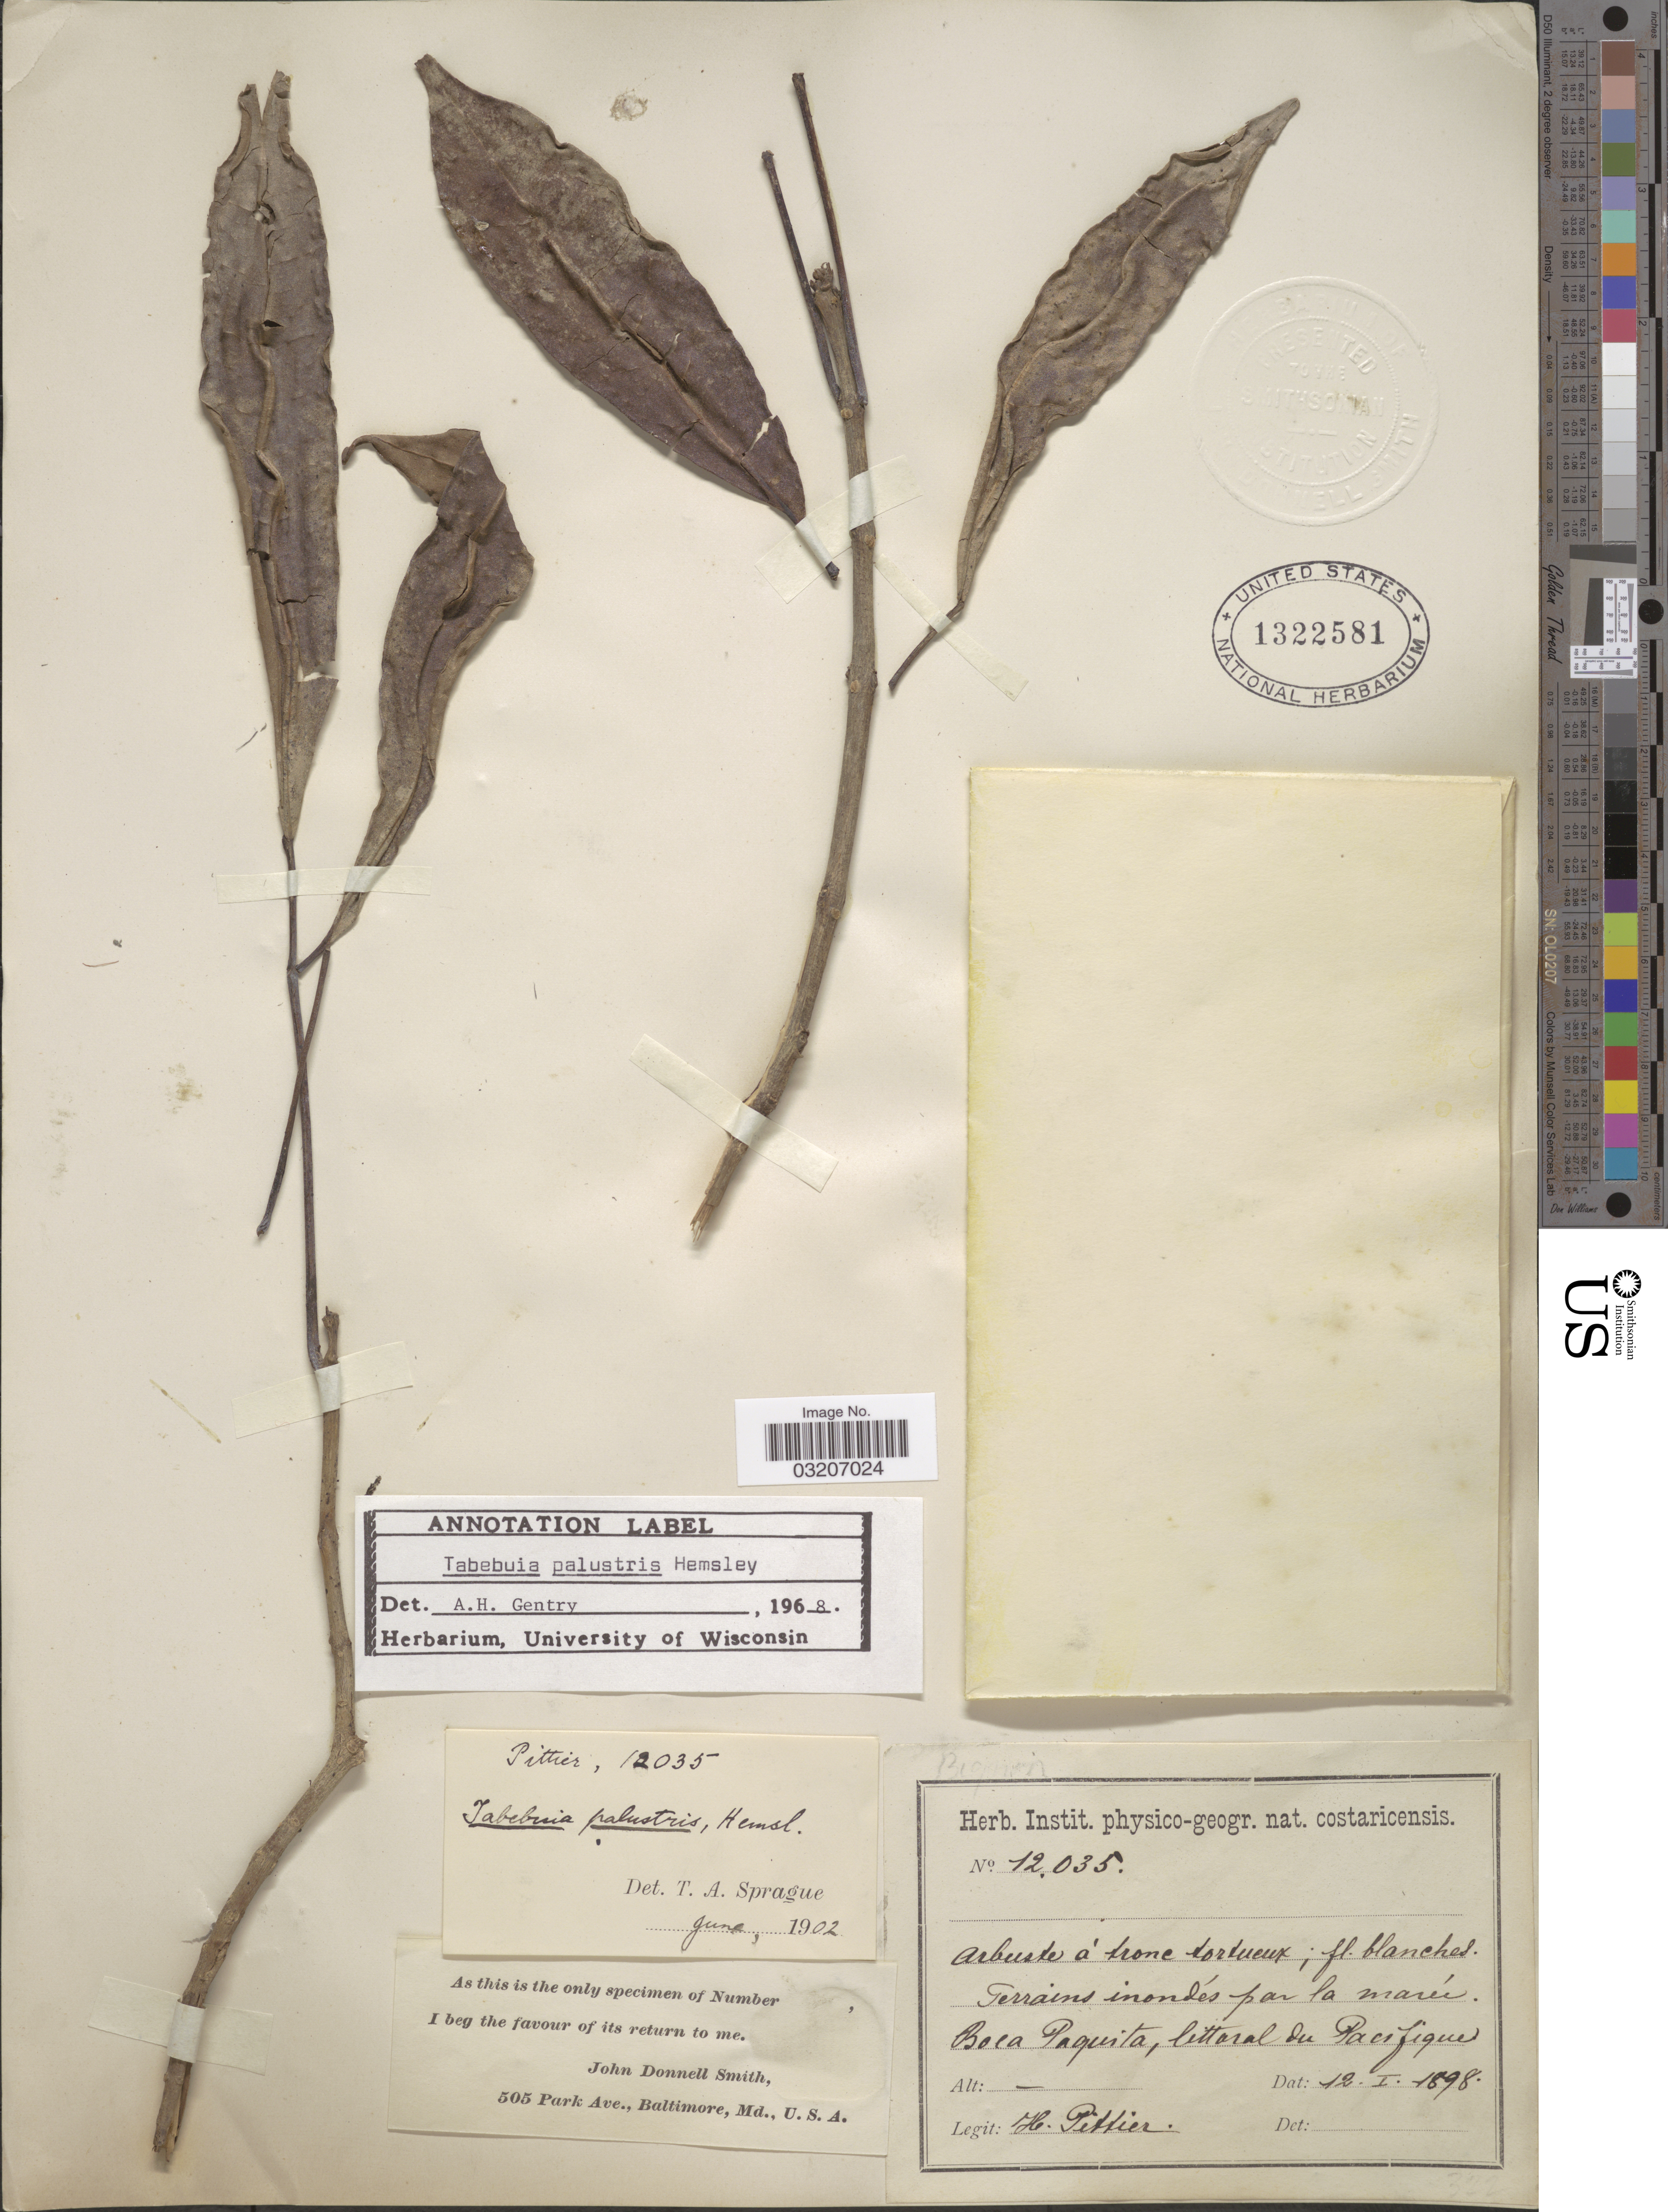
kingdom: Plantae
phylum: Tracheophyta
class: Magnoliopsida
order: Lamiales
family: Bignoniaceae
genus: Tabebuia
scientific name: Tabebuia palustris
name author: Hemsl.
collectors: H. F. Pittier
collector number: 12035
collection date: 1898-01-12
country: Costa Rica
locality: Terrains inondés par la marée. Boca Paquita, littoral du Pacifique.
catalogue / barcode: US 1322581